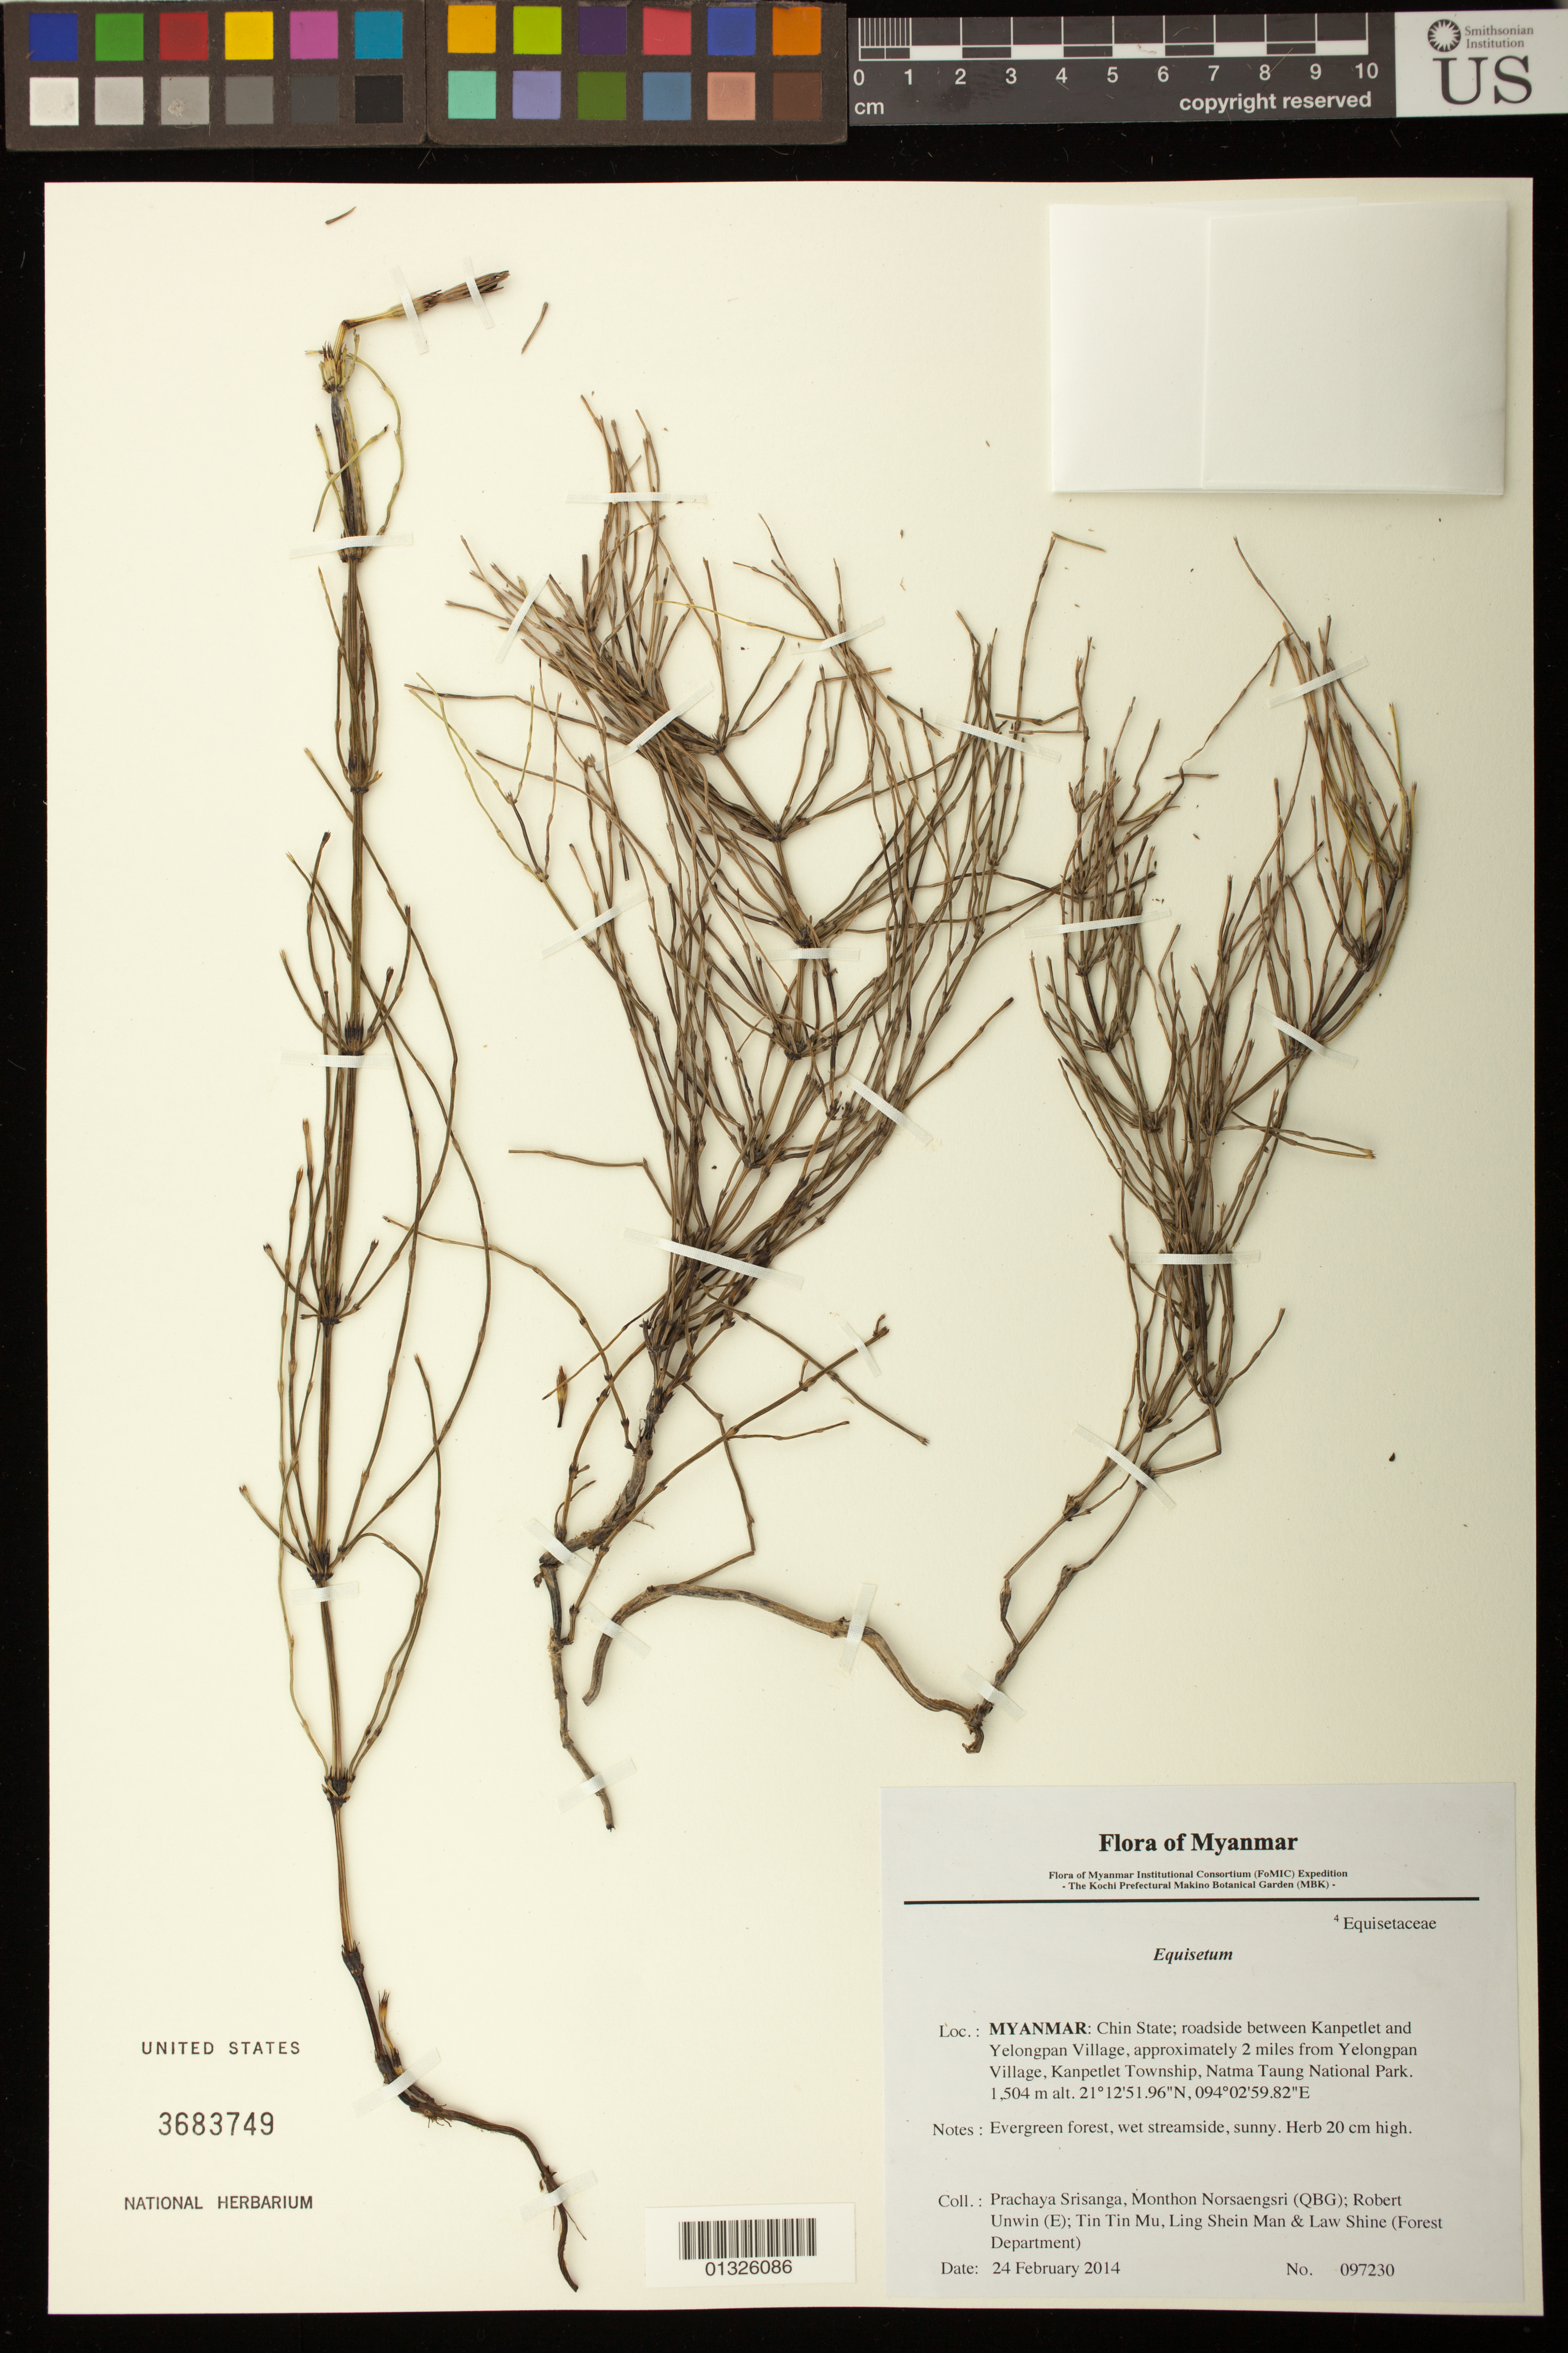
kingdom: Plantae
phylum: Tracheophyta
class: Polypodiopsida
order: Equisetales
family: Equisetaceae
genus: Equisetum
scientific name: Equisetum sp.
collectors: P. Srisanga, M. Norsaengsri, R. Unwin, Tin Tin Mu, Ling Shein Man & L. Shine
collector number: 97230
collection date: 2014-02-24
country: Myanmar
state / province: Chin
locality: Roadside between Kanpetlet and Yelongpan Village, approximately 2 miles from Yelongpan Village, Kanpetlet Township, Natma Taung National Park.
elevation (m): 1504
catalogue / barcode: US 3683749